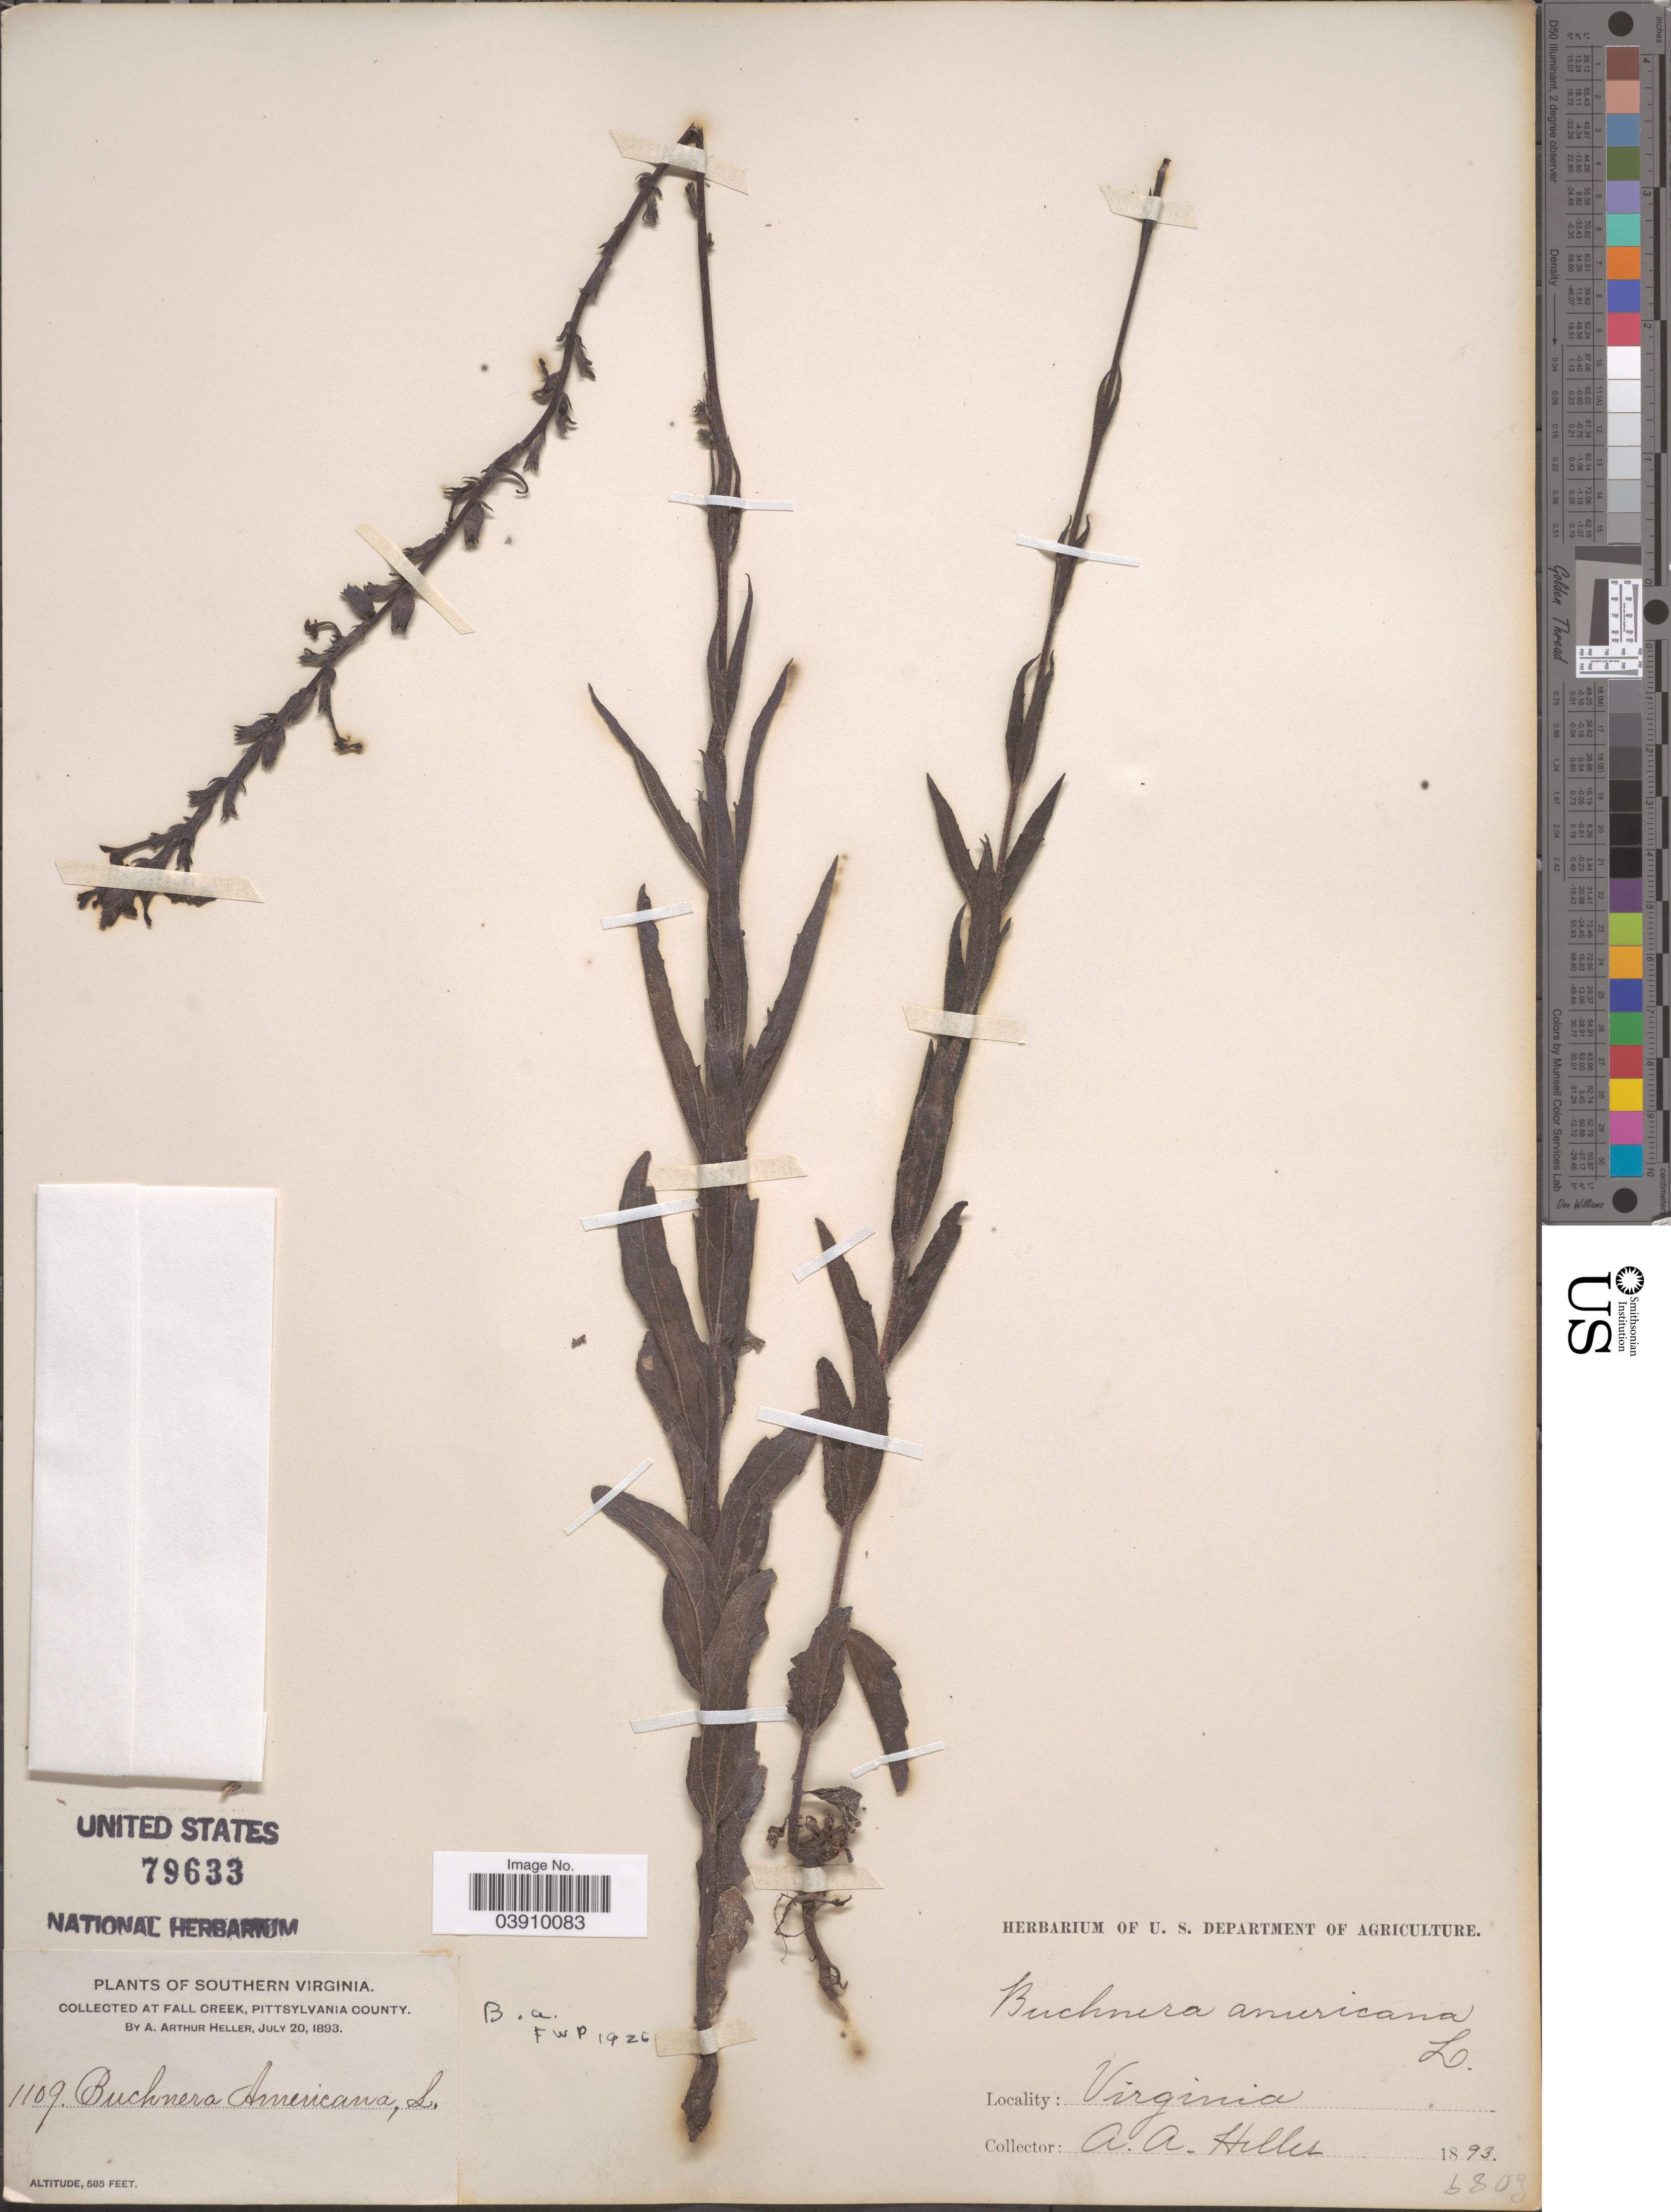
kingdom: Plantae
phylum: Tracheophyta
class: Magnoliopsida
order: Lamiales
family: Orobanchaceae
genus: Buchnera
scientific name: Buchnera americana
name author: L.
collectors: A. A. Heller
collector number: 1109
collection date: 1893-07-20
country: United States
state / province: Virginia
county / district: Pittsylvania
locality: Southern Virginia. At Fall Creek, Pittsylvania County.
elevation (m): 178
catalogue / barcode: US 79633